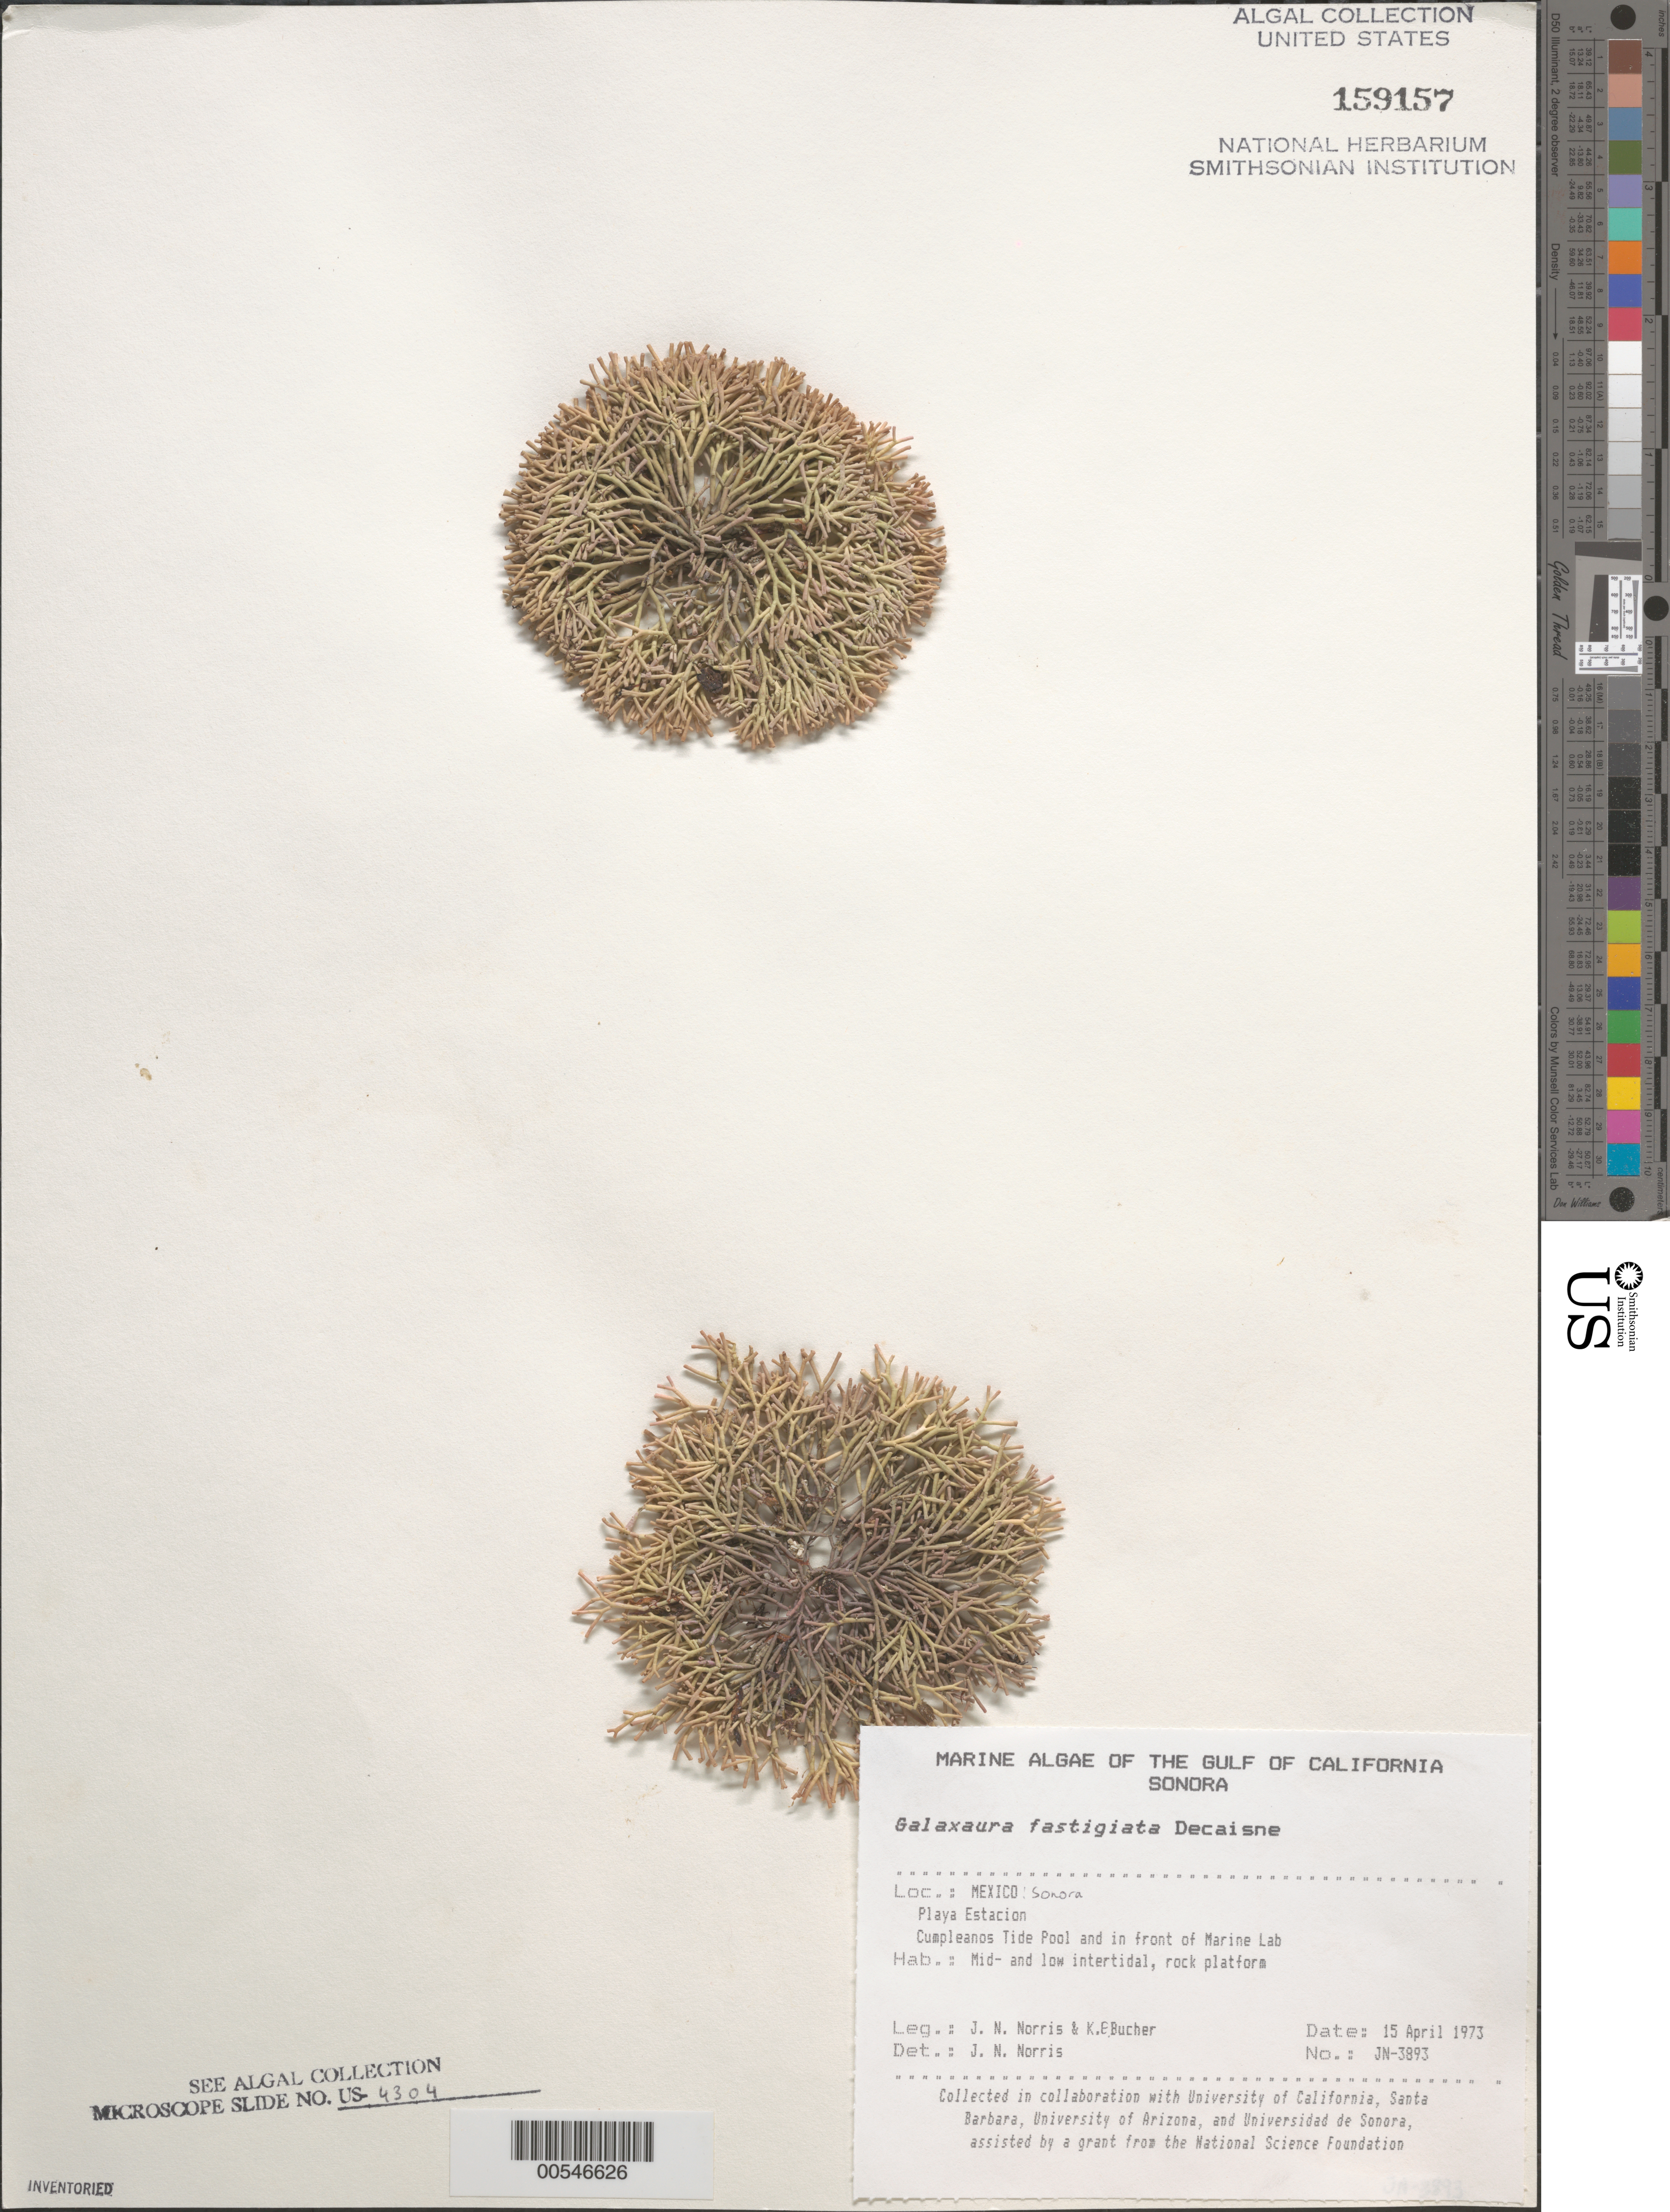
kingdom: Plantae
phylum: Rhodophyta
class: Florideophyceae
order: Nemaliales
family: Galaxauraceae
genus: Tricleocarpa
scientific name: Tricleocarpa fastigiata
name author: (Decne.) Huisman et al.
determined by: Algae name updating Project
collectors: J. N. Norris & K. E. Bucher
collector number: JN-3893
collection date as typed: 15 Apr 1973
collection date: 1973-04-15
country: Mexico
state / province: Sonora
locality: Playa Estacion, Puerto Penasco, Cumpleanos tide pool and marine station shore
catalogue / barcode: US 159157